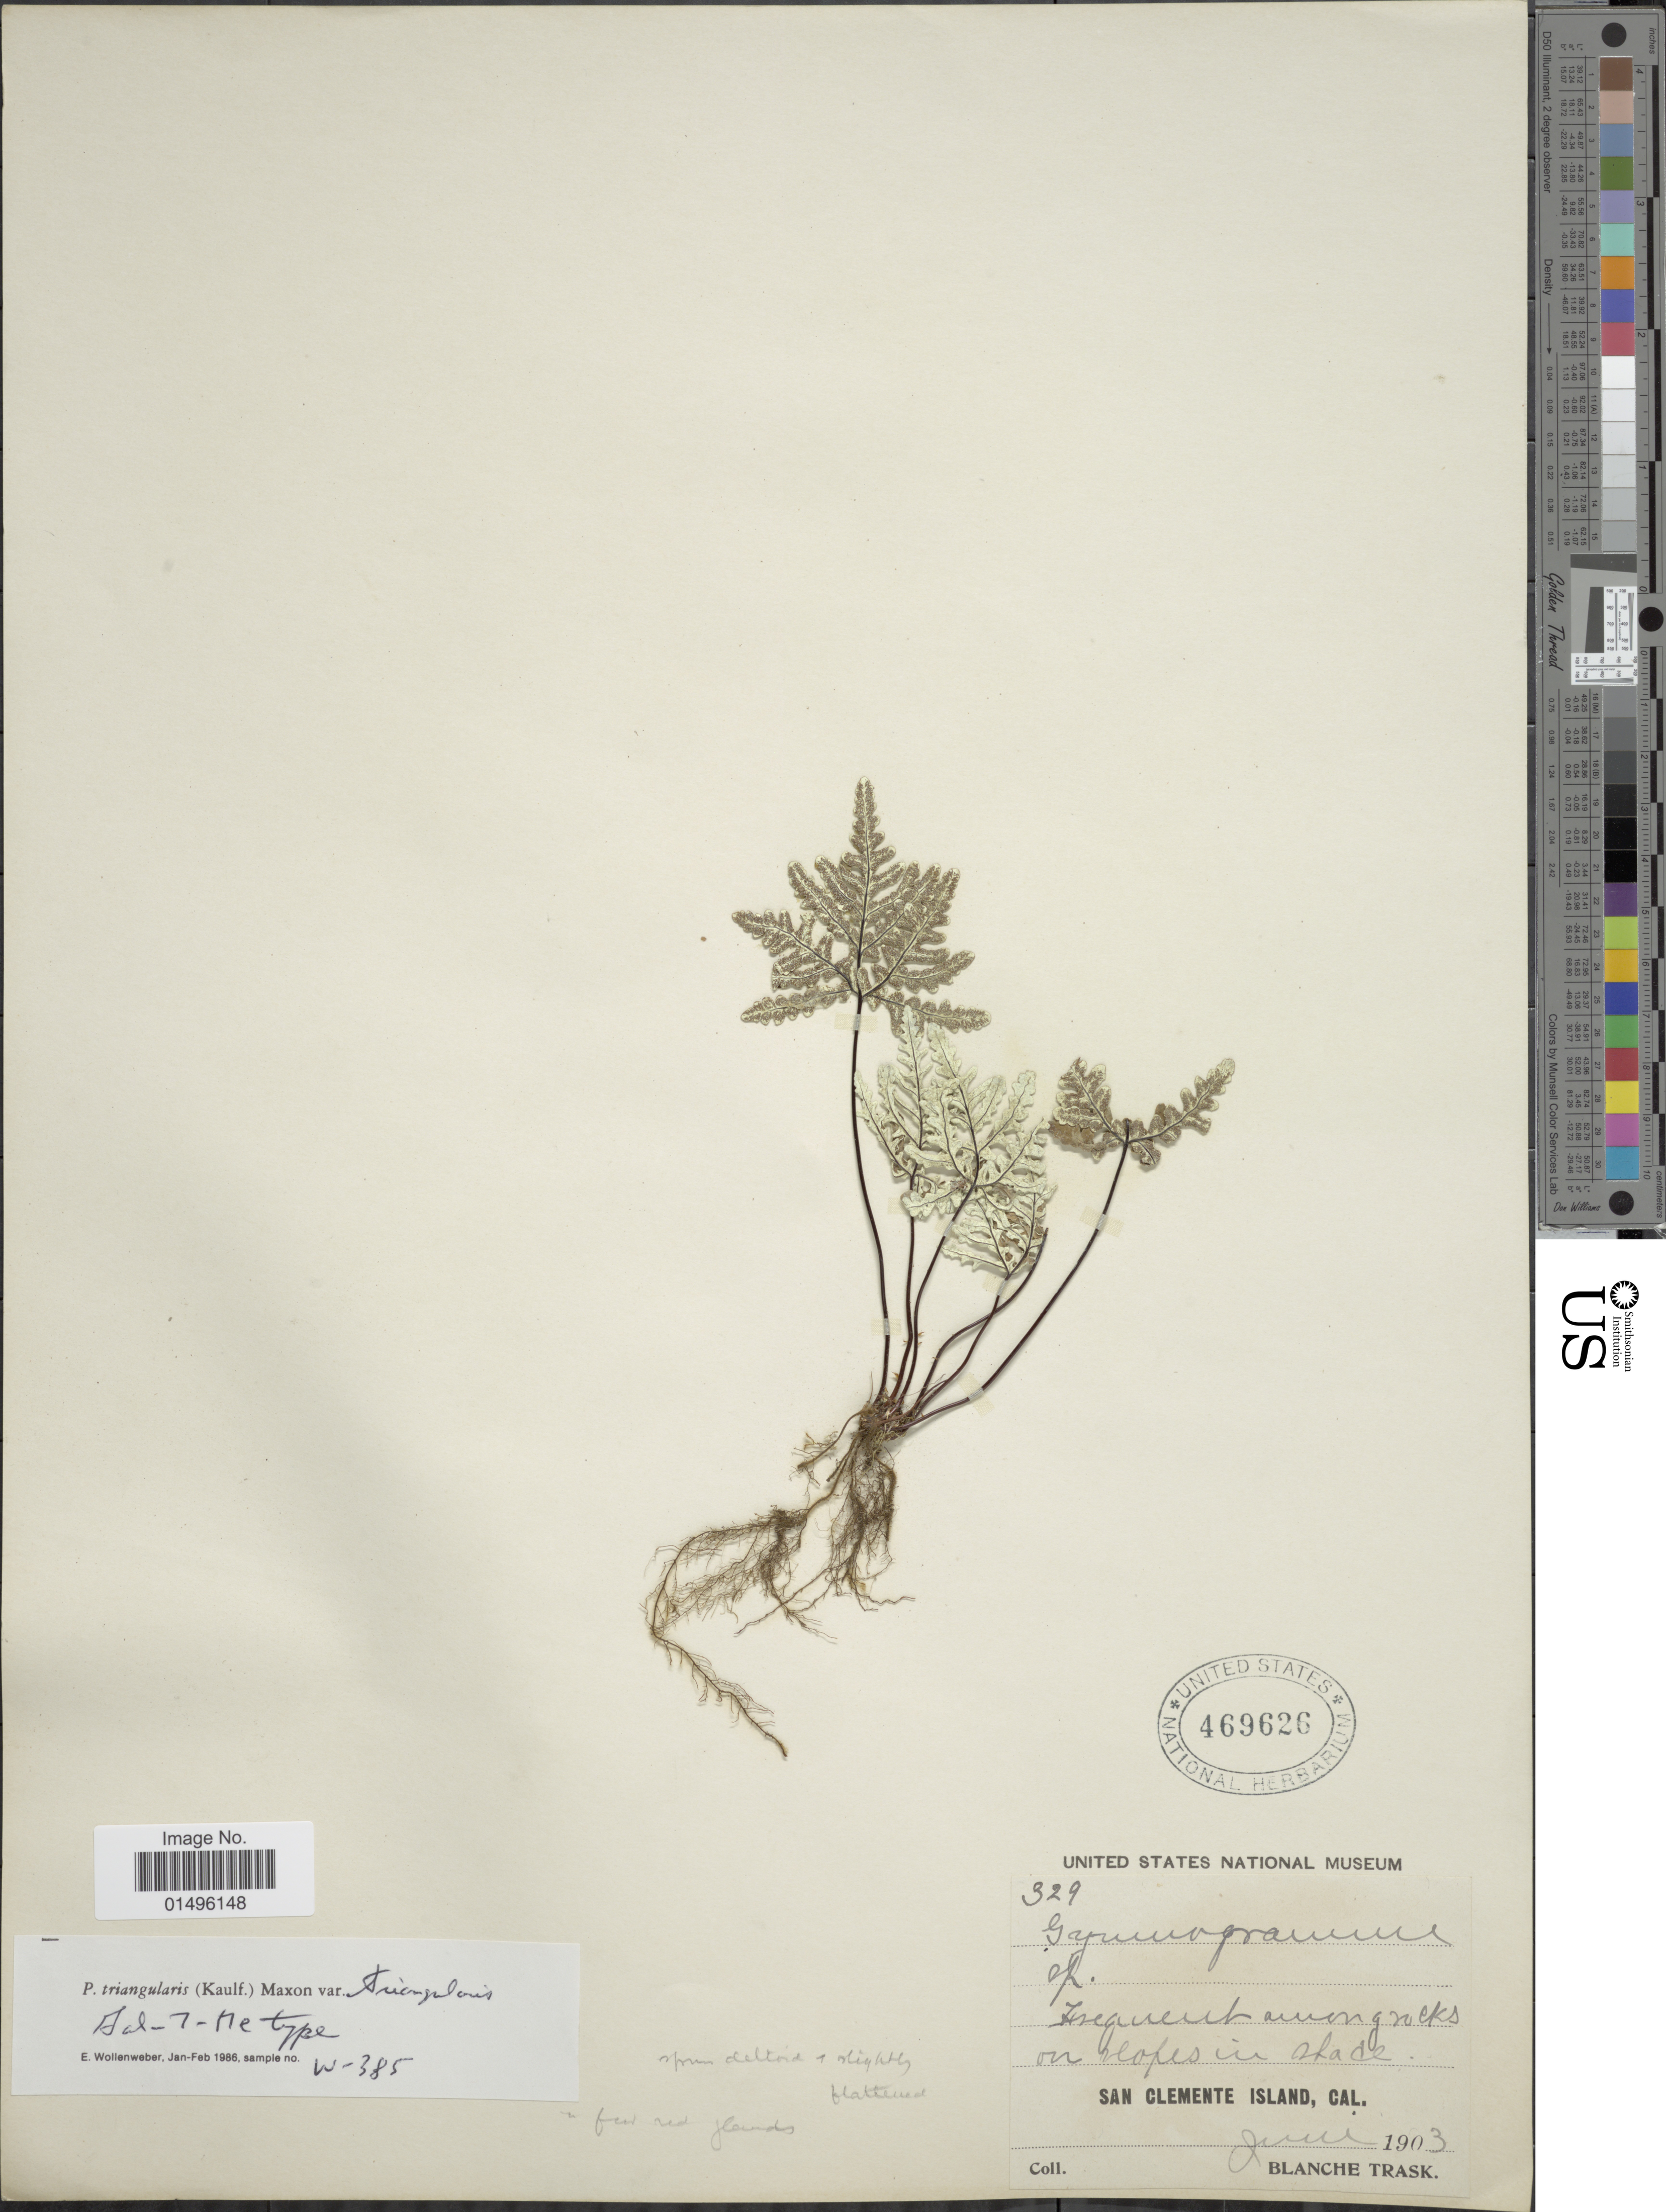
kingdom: Plantae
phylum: Tracheophyta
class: Polypodiopsida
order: Polypodiales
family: Pteridaceae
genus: Pentagramma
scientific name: Pentagramma triangularis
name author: (Kaulf.) Yatsk. et al.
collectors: B. Trask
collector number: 329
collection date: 1903-06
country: United States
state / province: California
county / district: Los Angeles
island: San Clemente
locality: California, San Clemente Island.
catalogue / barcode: US 469626